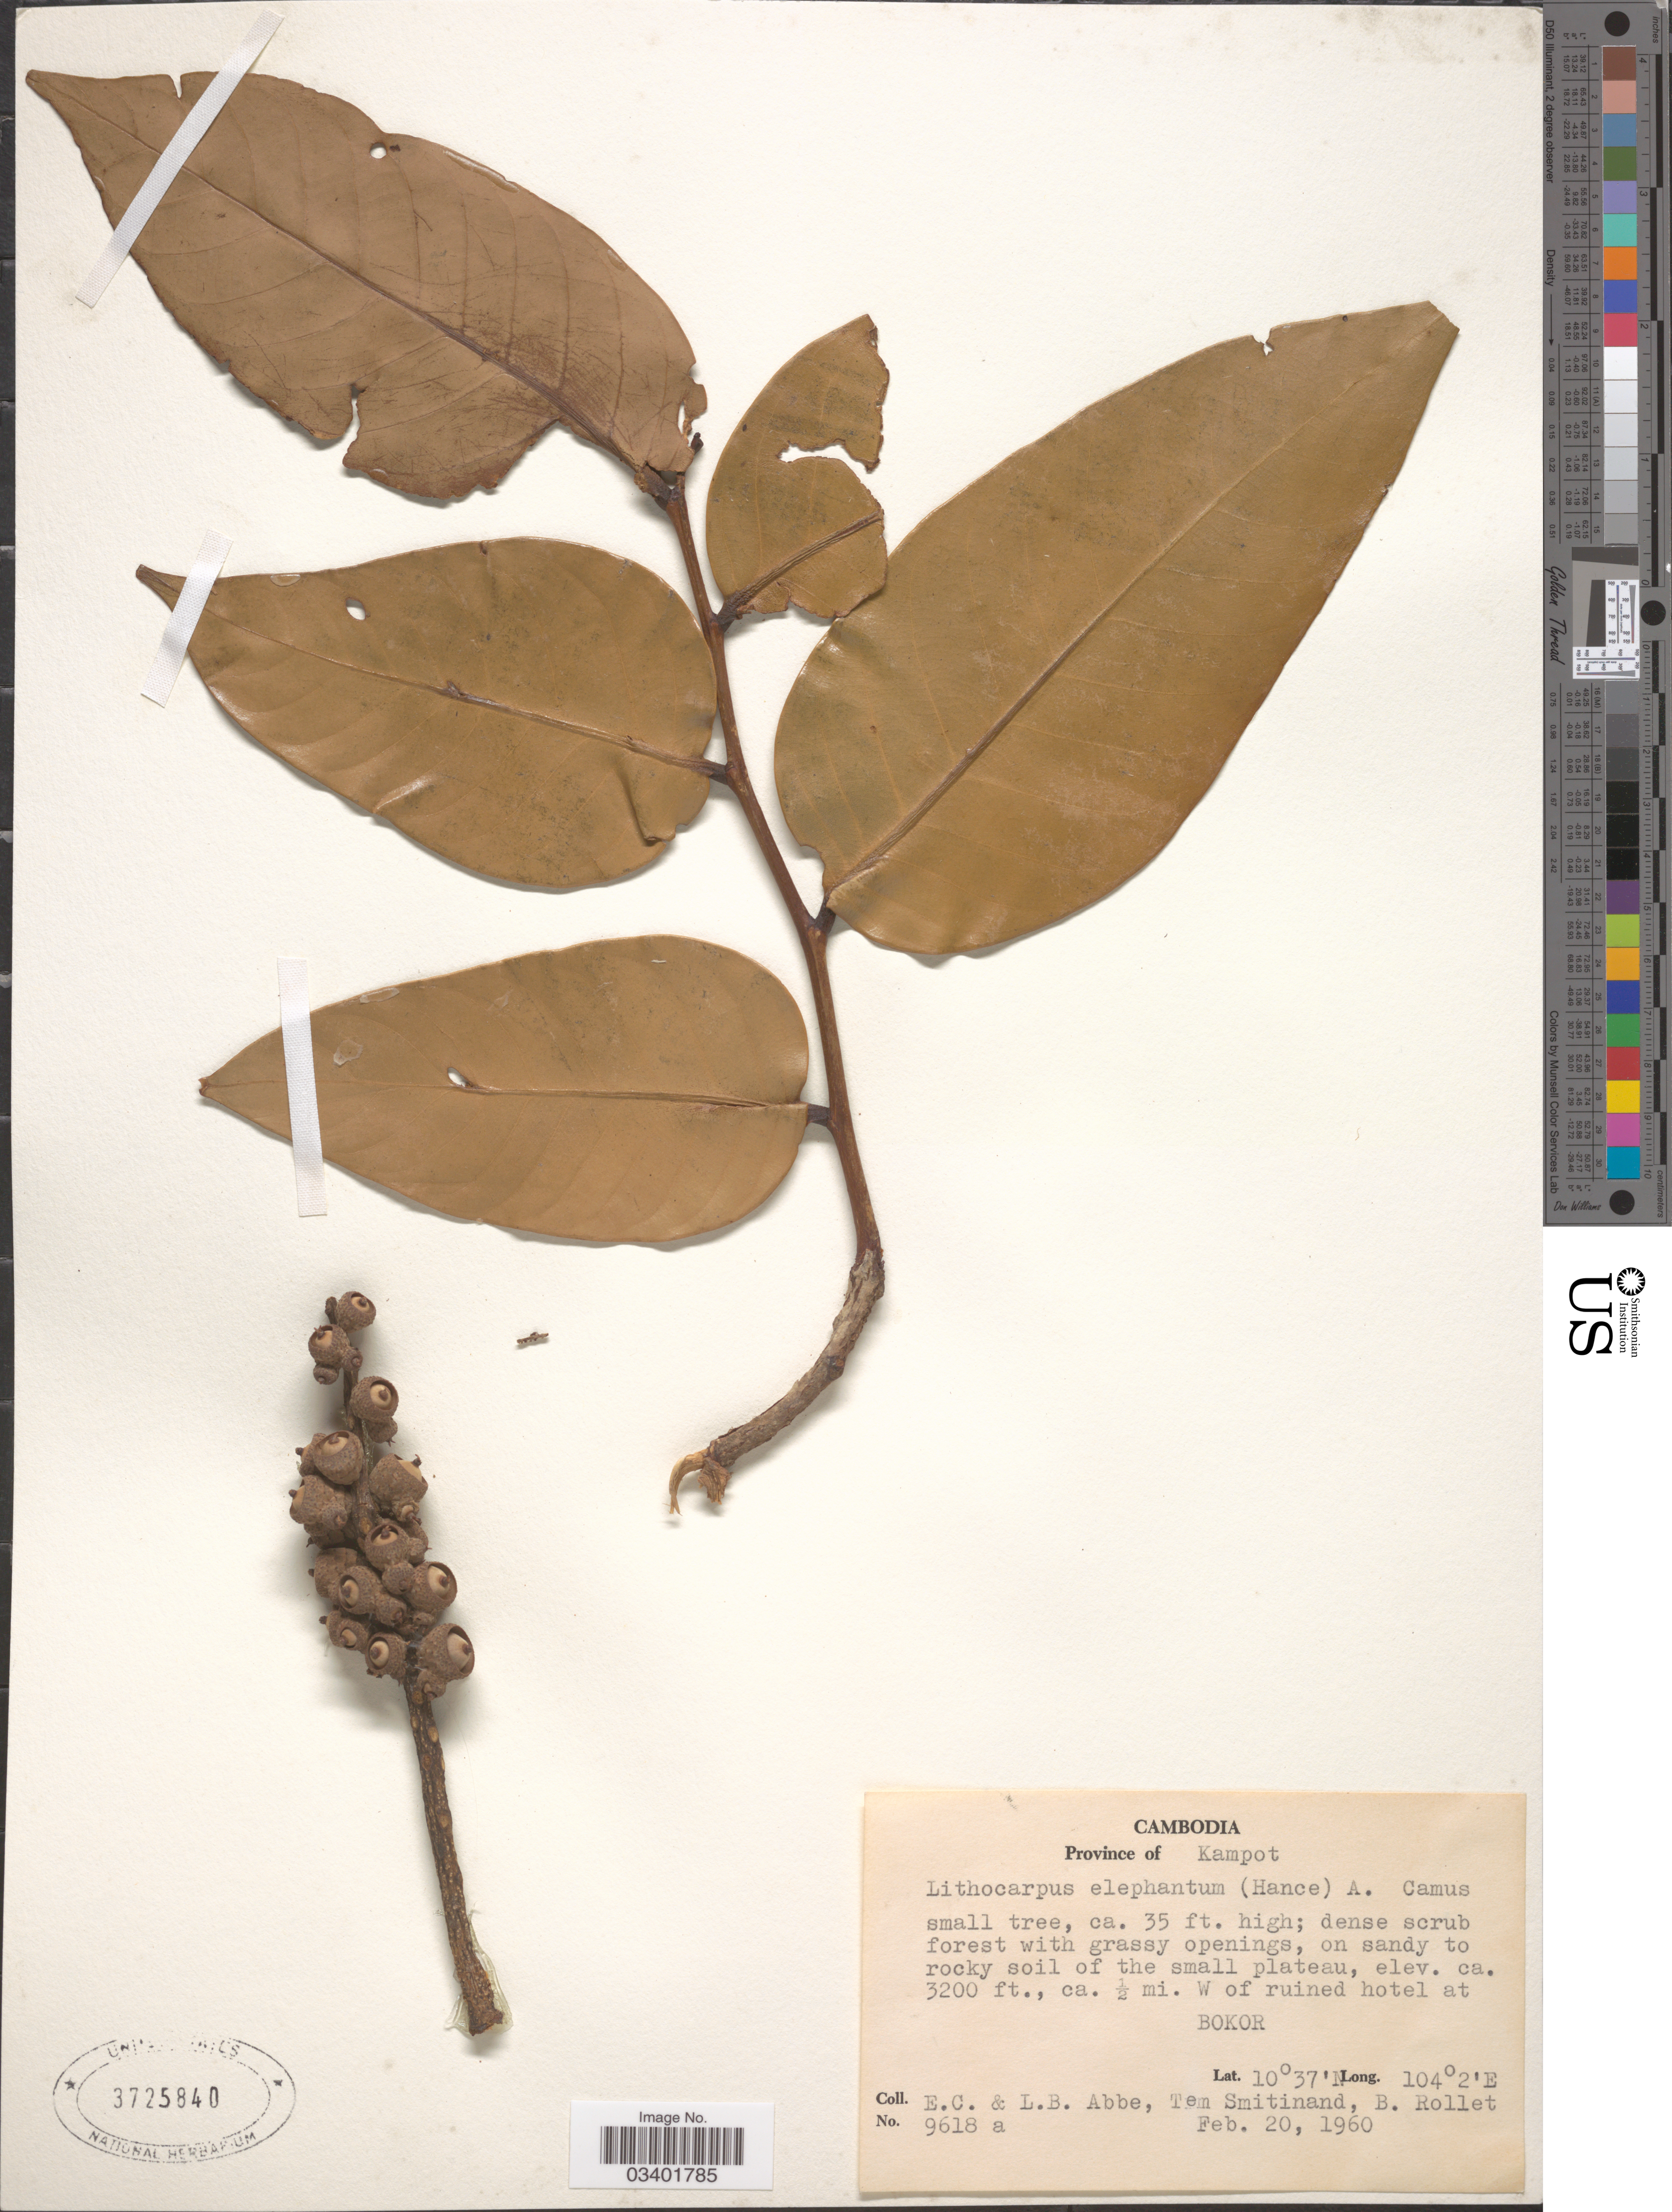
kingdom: Plantae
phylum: Tracheophyta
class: Magnoliopsida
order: Fagales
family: Fagaceae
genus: Lithocarpus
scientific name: Lithocarpus elephantus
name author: (Hance) A. Camus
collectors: E. C. Abbe, L. B. Abbe, T. Smitinand & B. Rollet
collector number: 9618a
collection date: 1960-02-20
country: Cambodia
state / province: Kâmpât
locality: Province of Kampot. Ca. ½ mi. W of ruined hotel at Bokor.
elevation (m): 975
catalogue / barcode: US 3725840